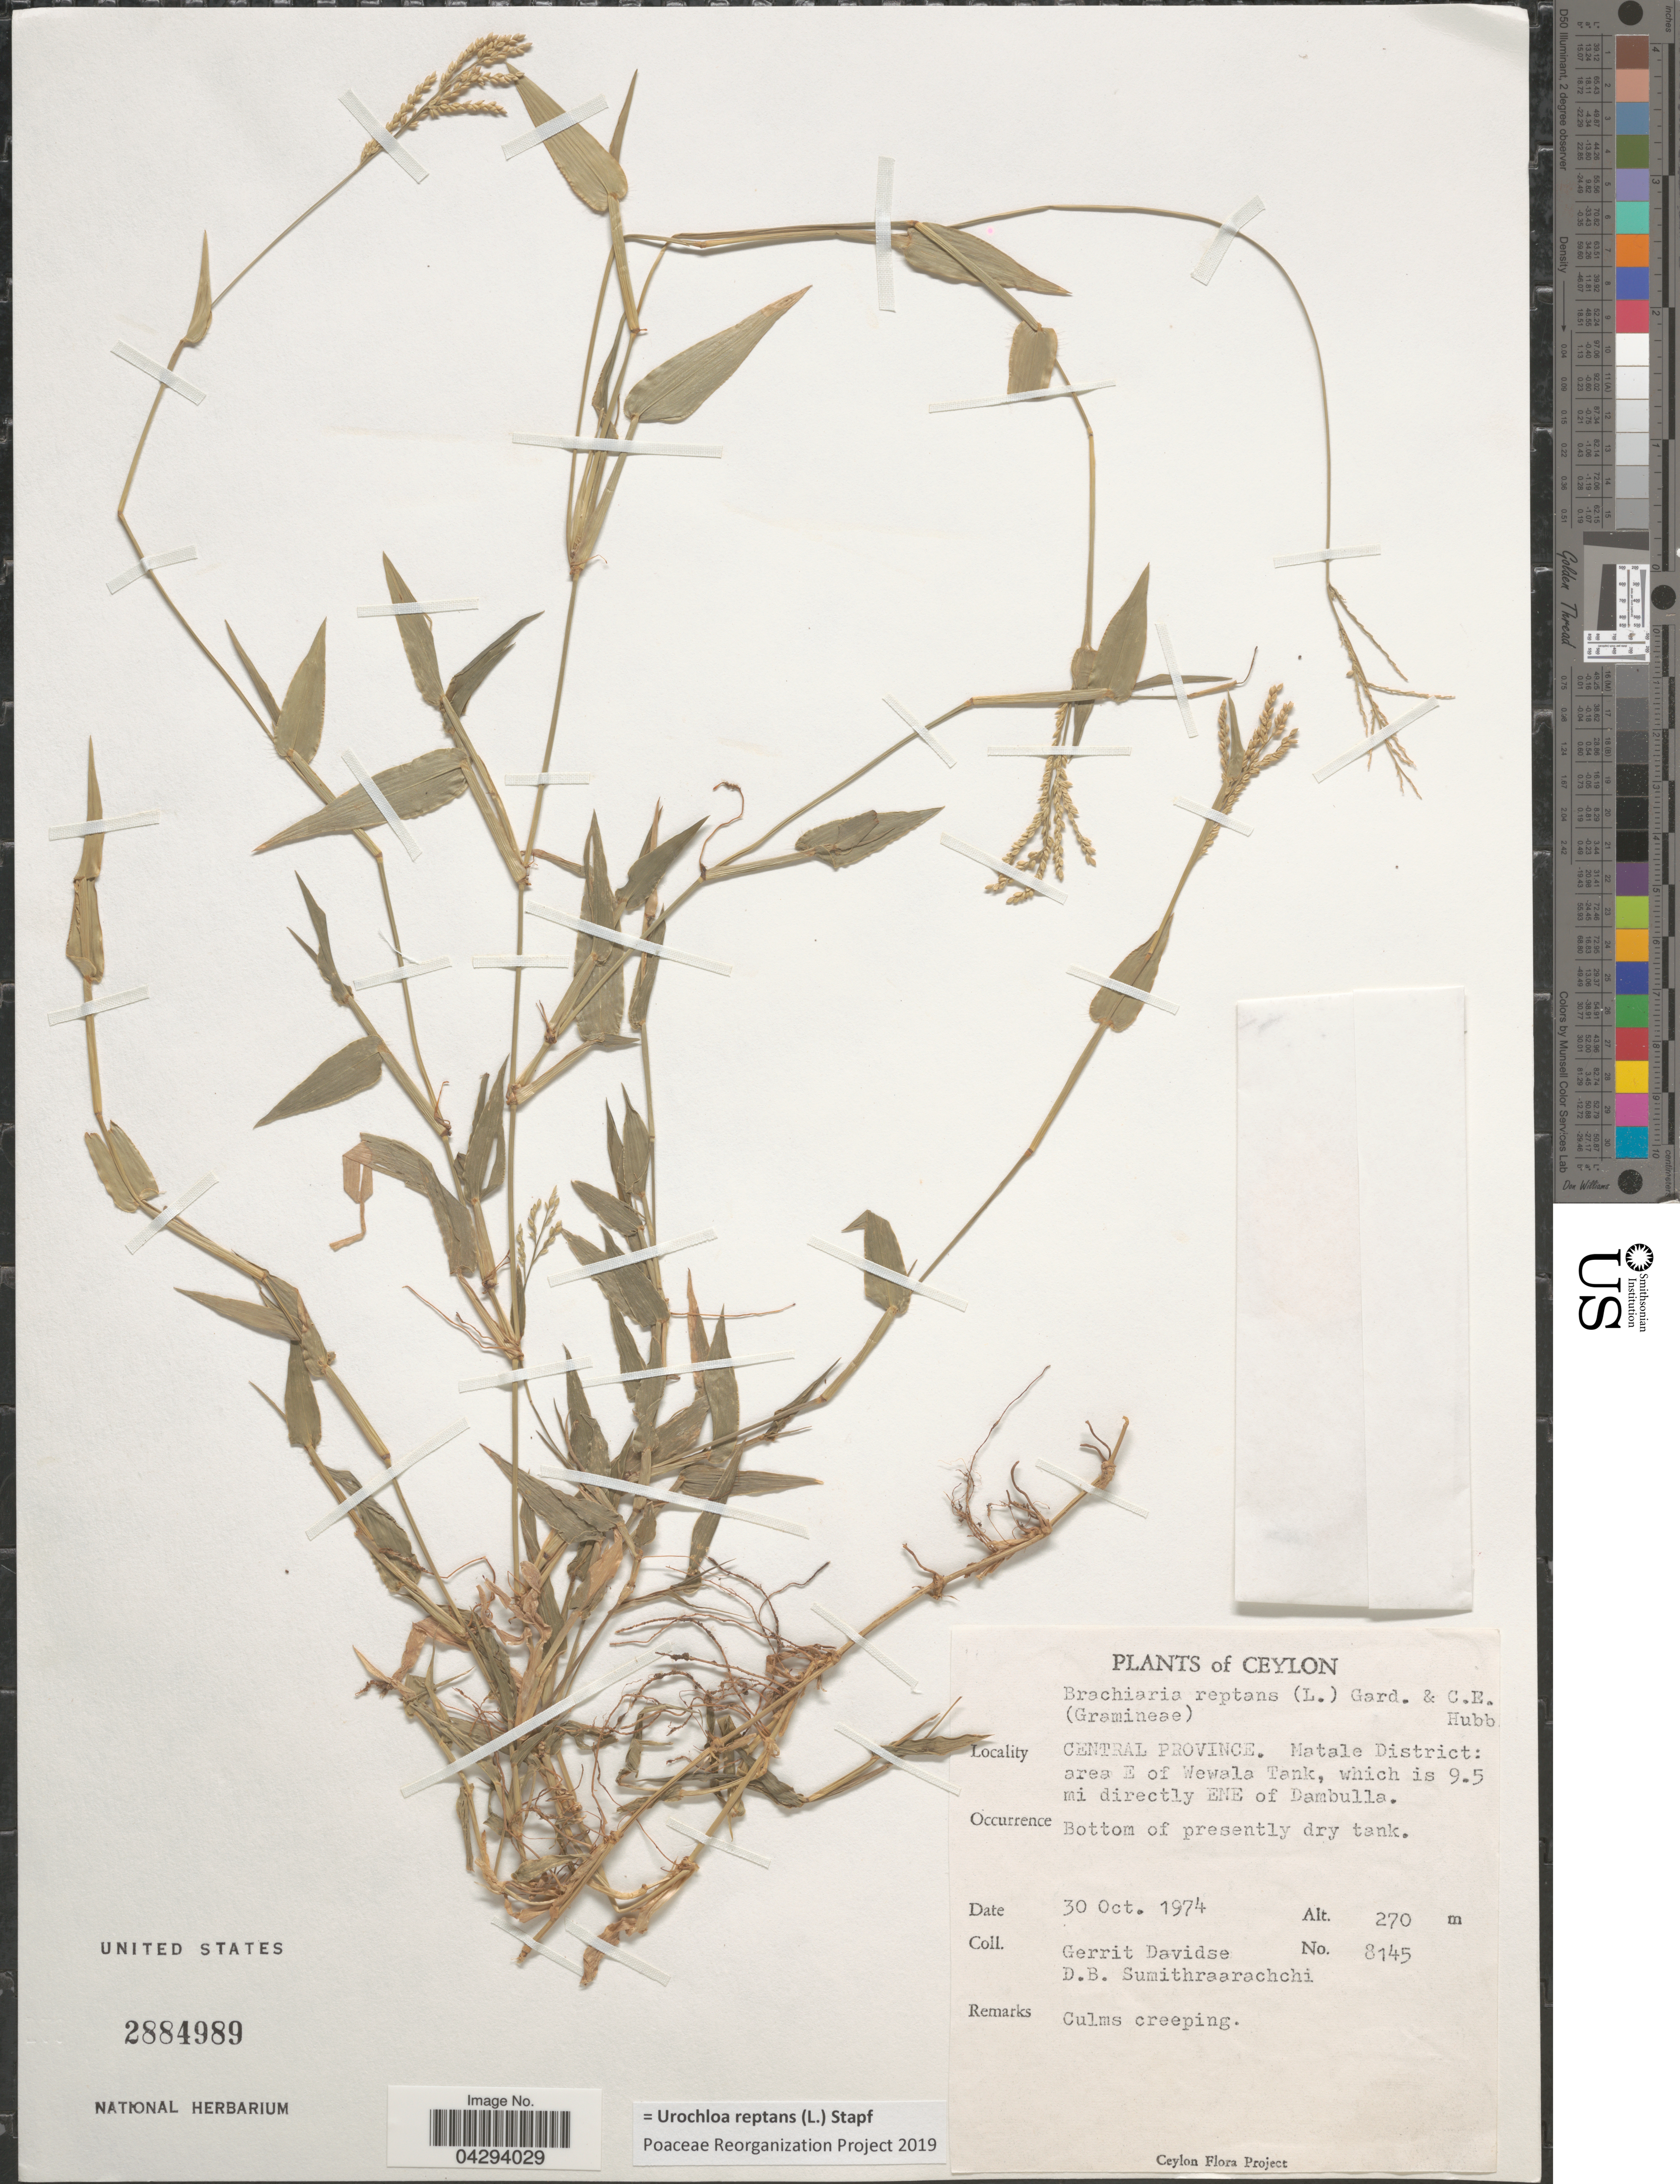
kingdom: Plantae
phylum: Tracheophyta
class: Liliopsida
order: Poales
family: Poaceae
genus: Urochloa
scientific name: Urochloa reptans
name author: (L.) Stapf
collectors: G. Davidse & D. B. Sumithraarachchi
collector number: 8145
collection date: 1974-10-30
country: Sri Lanka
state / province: Central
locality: Ceylon. Matale District: area E of Wewale Tank, which is 9.5 mi directly ENE of Dambulla.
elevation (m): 270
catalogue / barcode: US 2884989